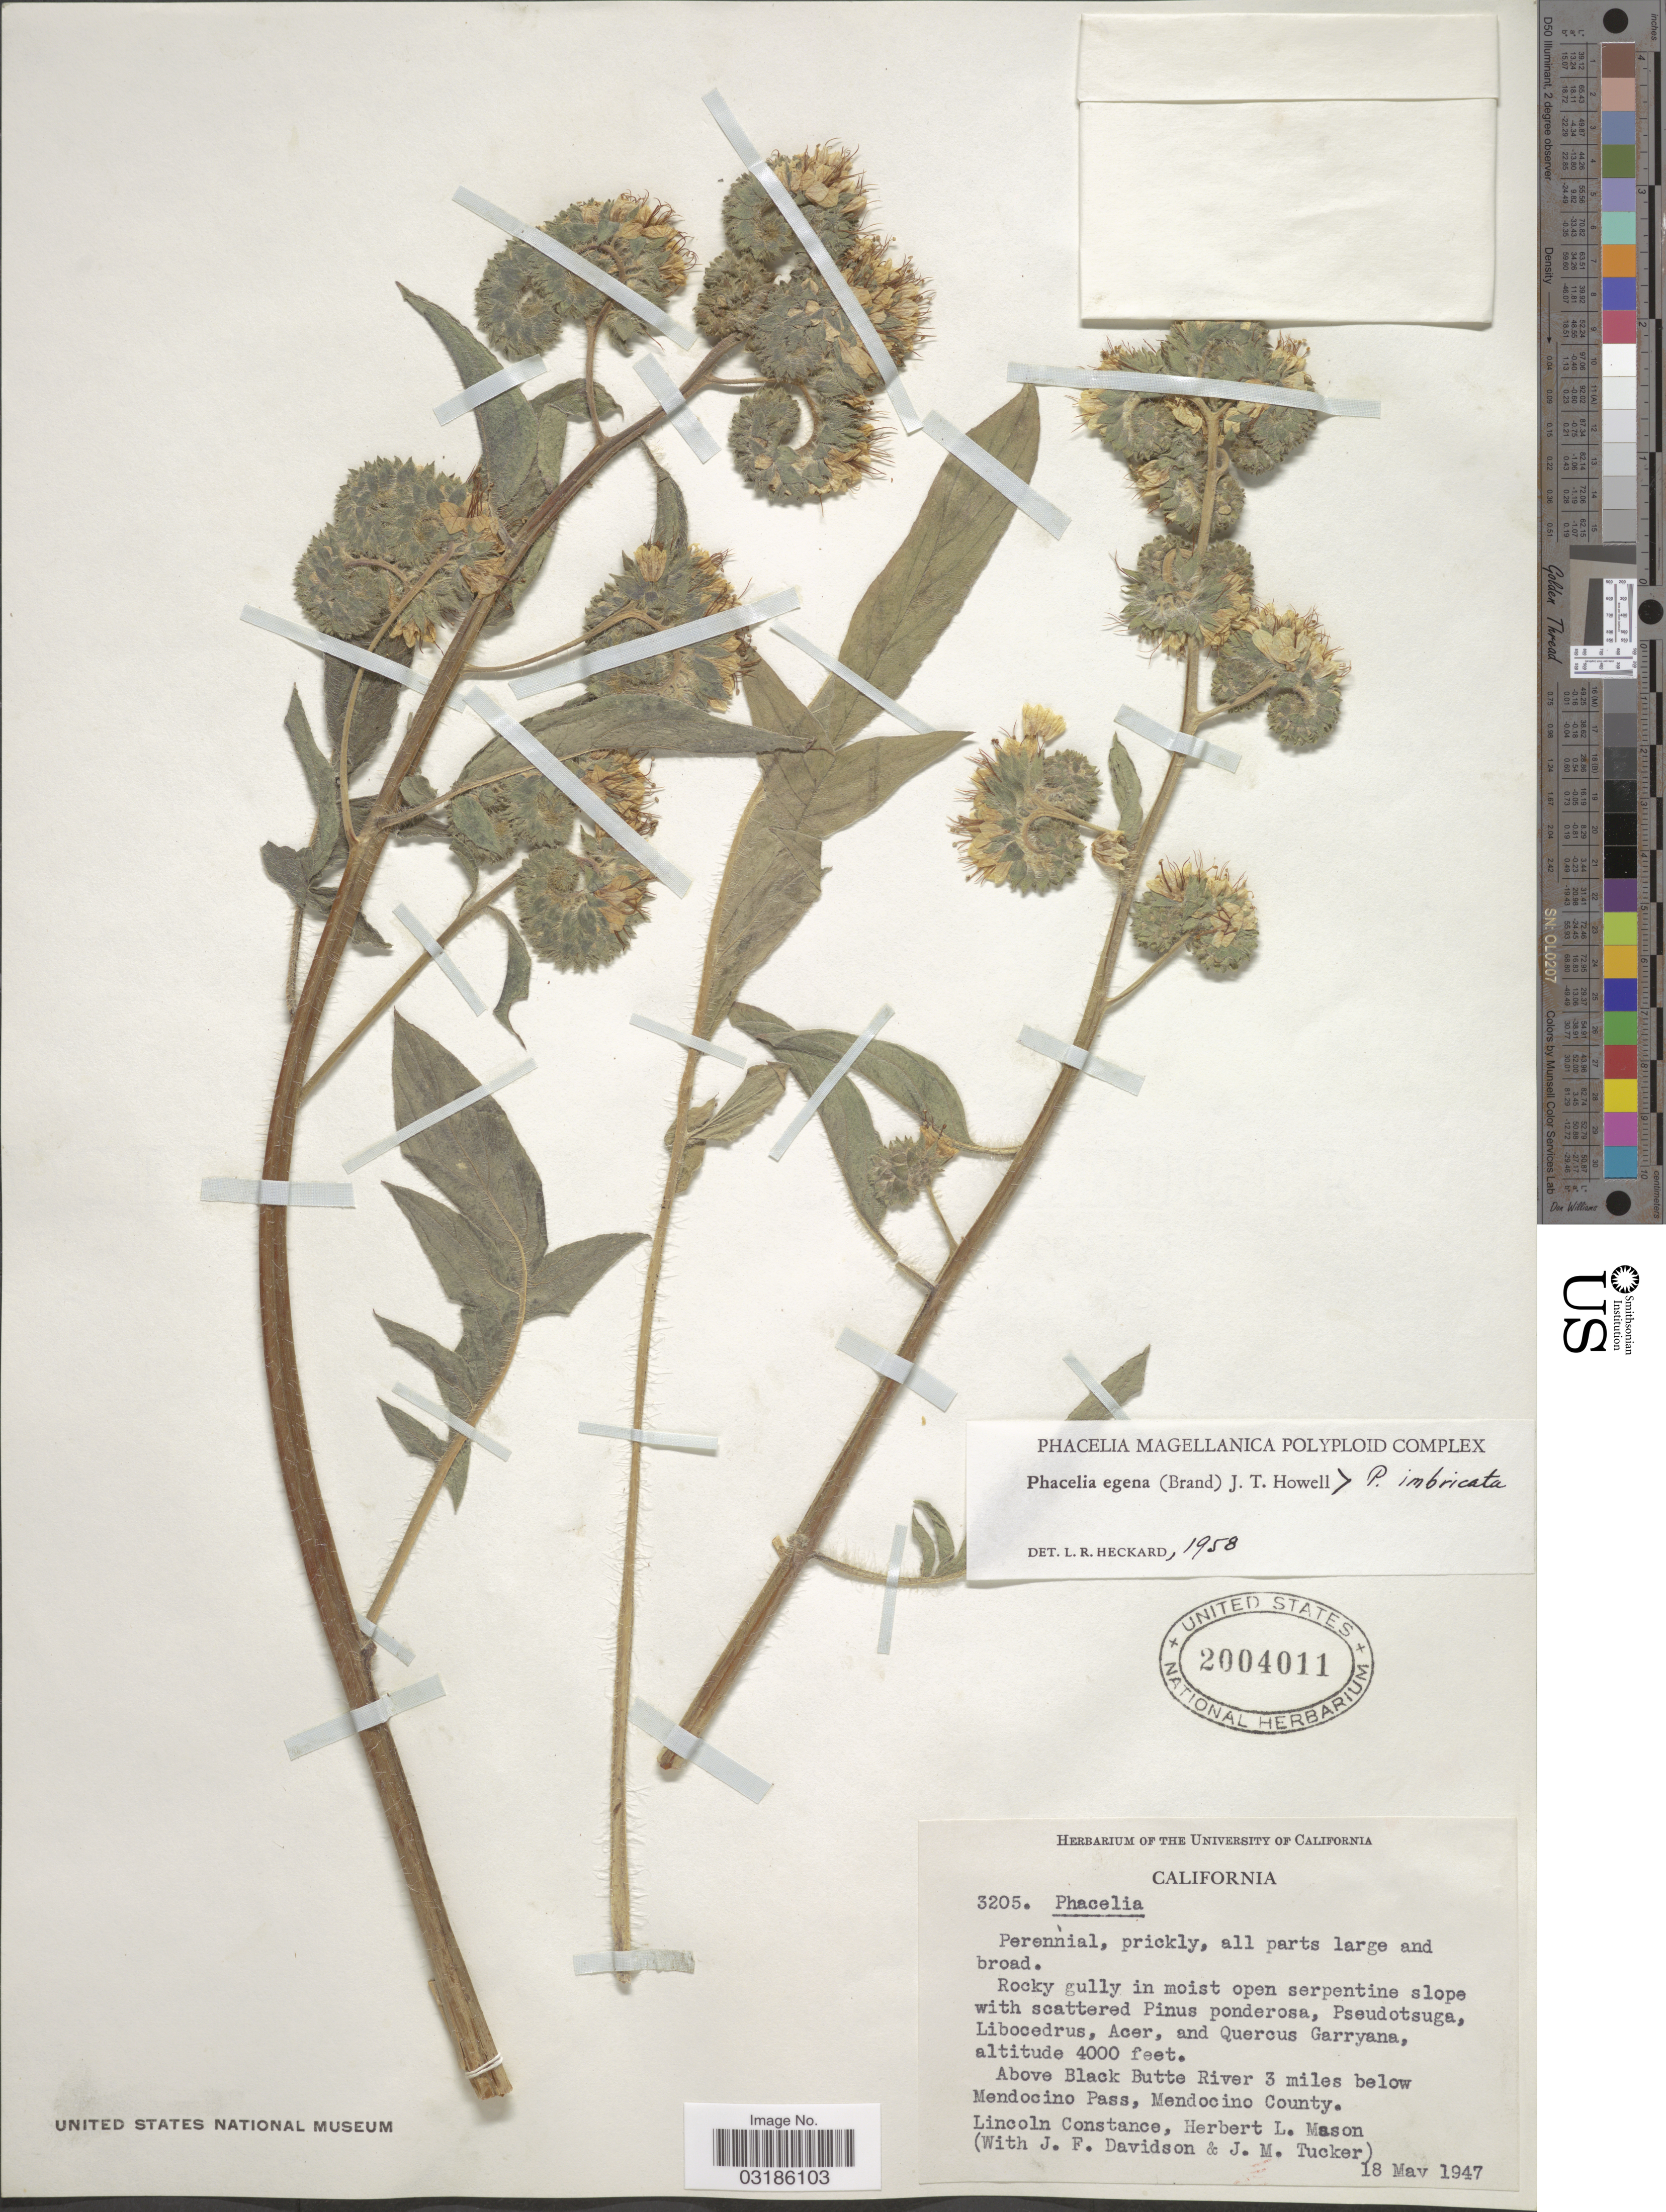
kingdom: Plantae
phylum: Tracheophyta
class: Magnoliopsida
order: Boraginales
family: Hydrophyllaceae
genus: Phacelia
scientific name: Phacelia egena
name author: (Brand) Howell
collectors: L. Constance, H. L. Mason, J. F. Davidson & J. M. Tucker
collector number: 3205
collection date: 1947-05-18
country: United States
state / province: California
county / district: Mendocino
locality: Above Black Butte River 3 miles below Mendocino Pass, Mendocino County.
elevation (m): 1219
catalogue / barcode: US 2004011